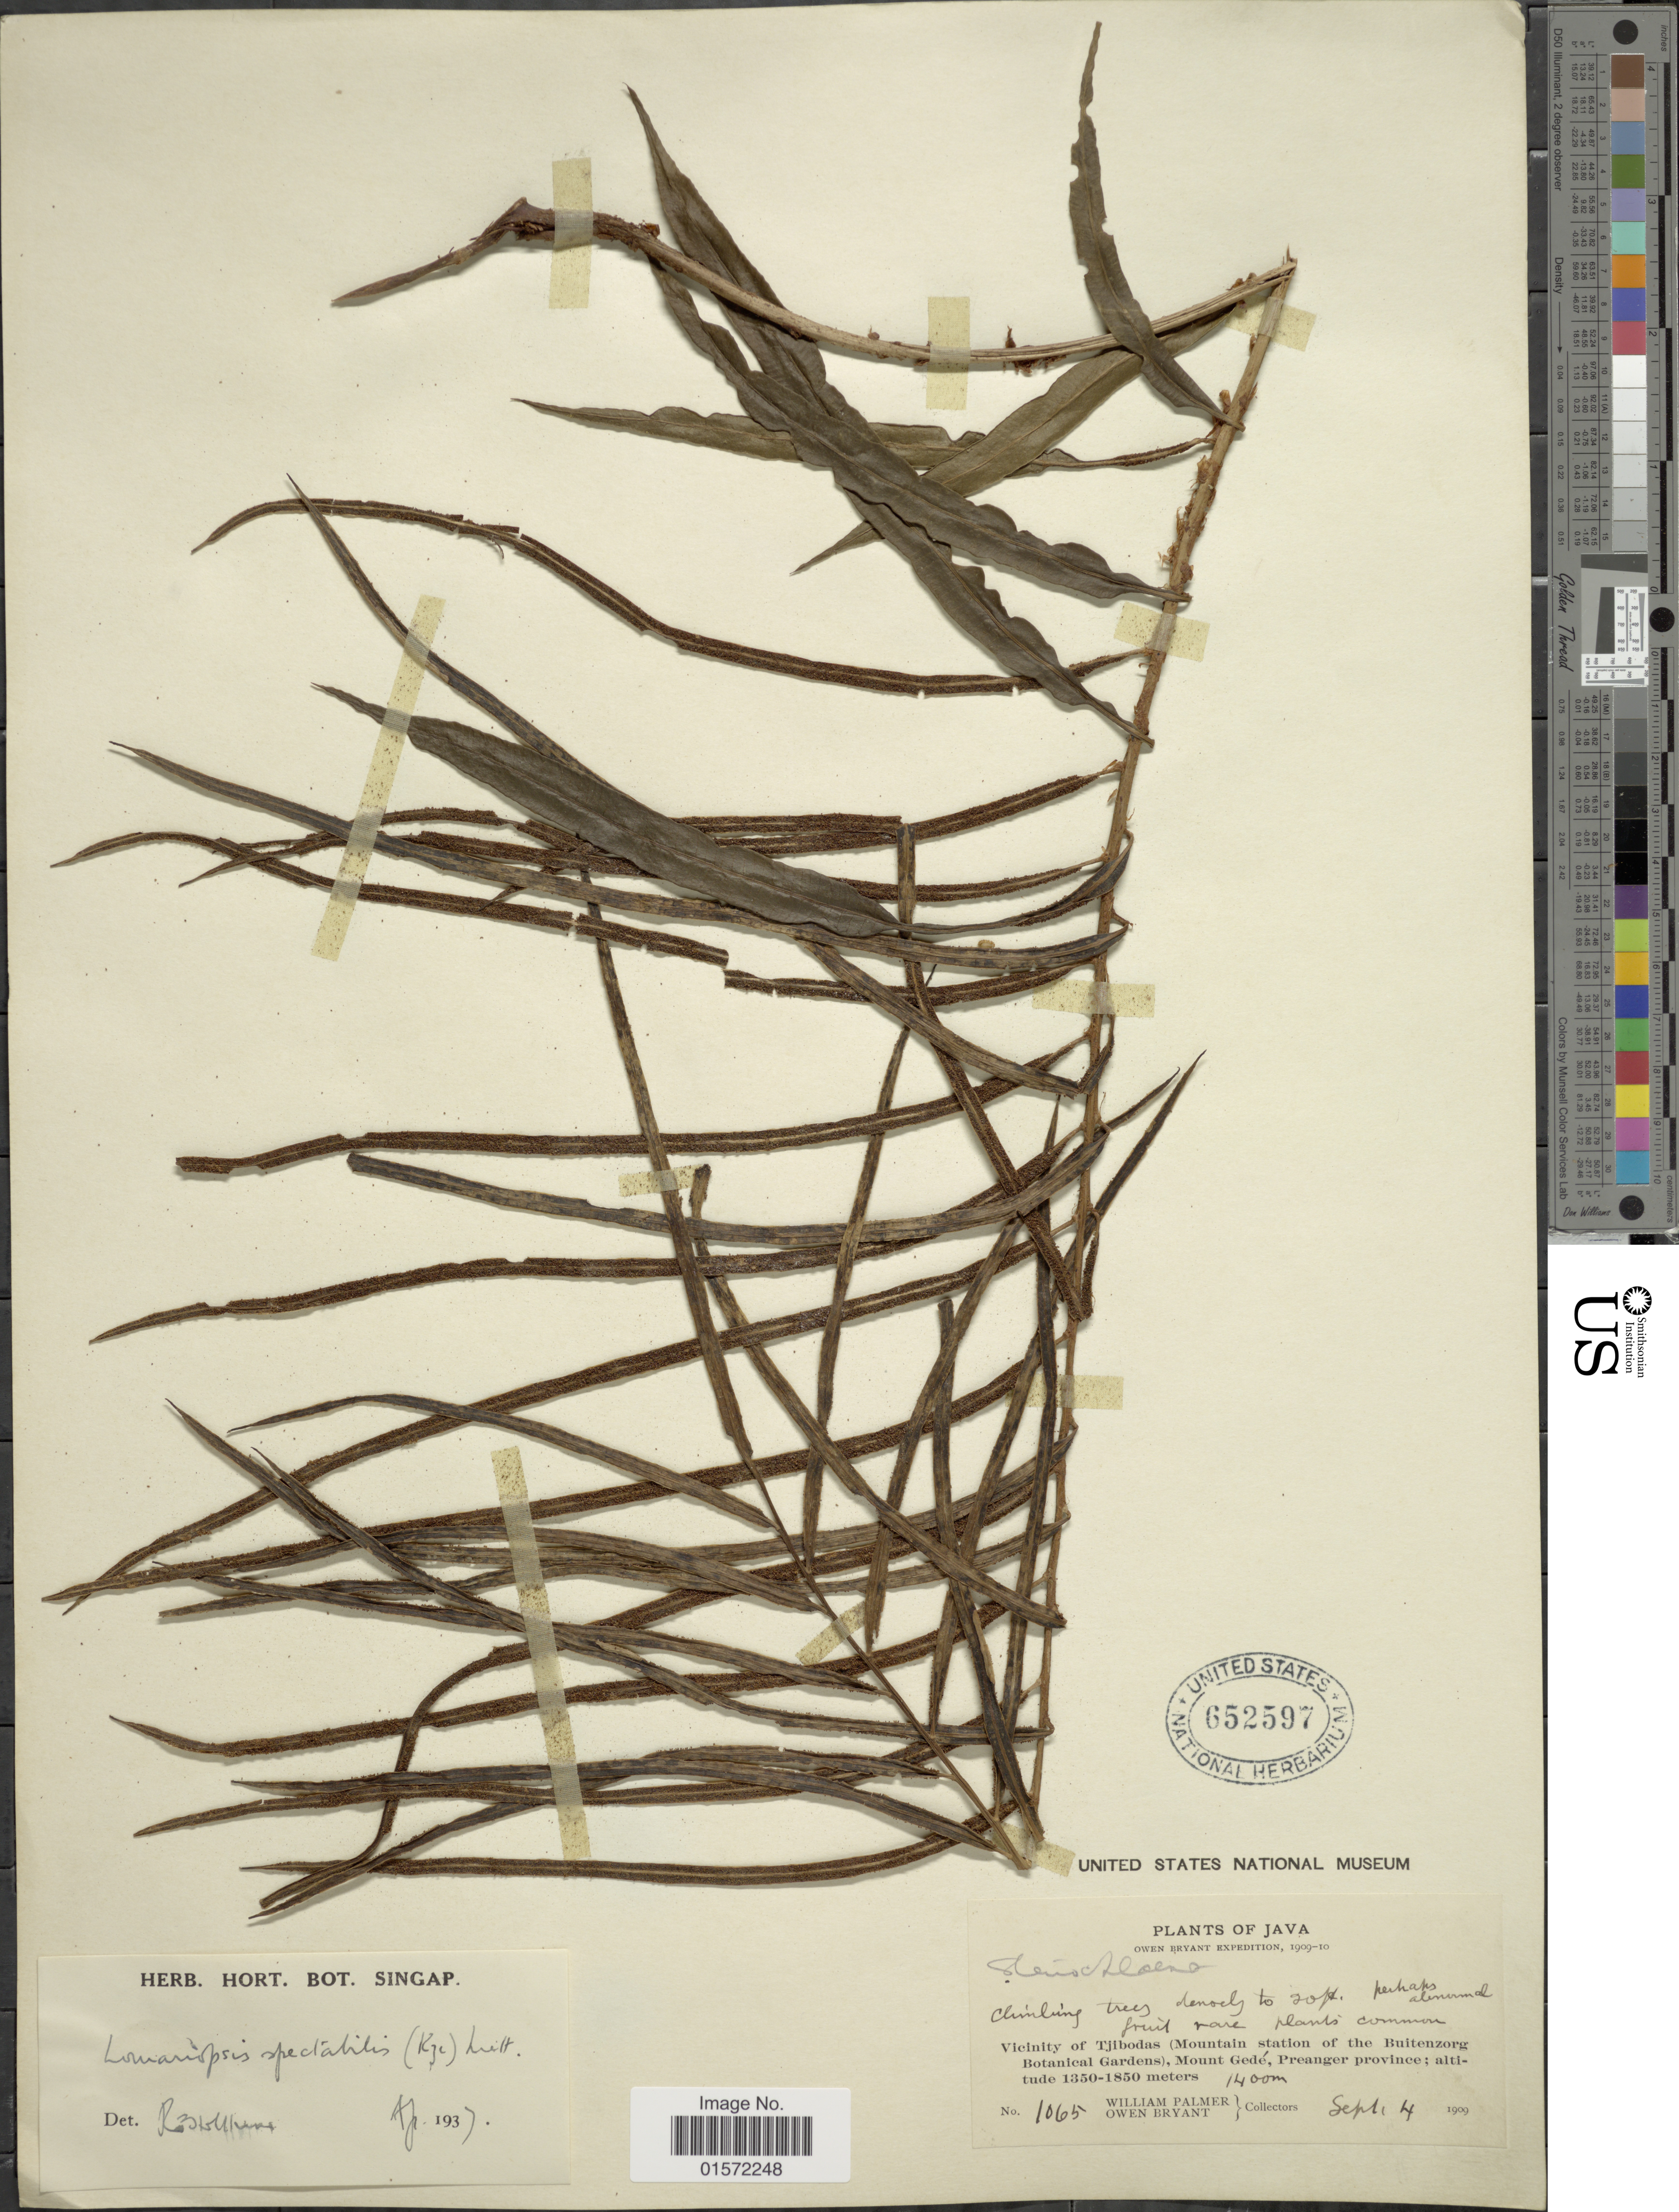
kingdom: Plantae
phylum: Tracheophyta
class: Polypodiopsida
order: Polypodiales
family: Lomariopsidaceae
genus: Lomariopsis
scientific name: Lomariopsis spectabilis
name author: (Kunze) Mett.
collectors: W. Palmer & O. Bryant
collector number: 1065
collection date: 1909-09-04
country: Indonesia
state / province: Java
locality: Vicinity of Tjibodas (Mountain station of the Buitenzorg Botanical Gardens), Mount Gedé, Preanger province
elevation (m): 1400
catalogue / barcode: US 652597